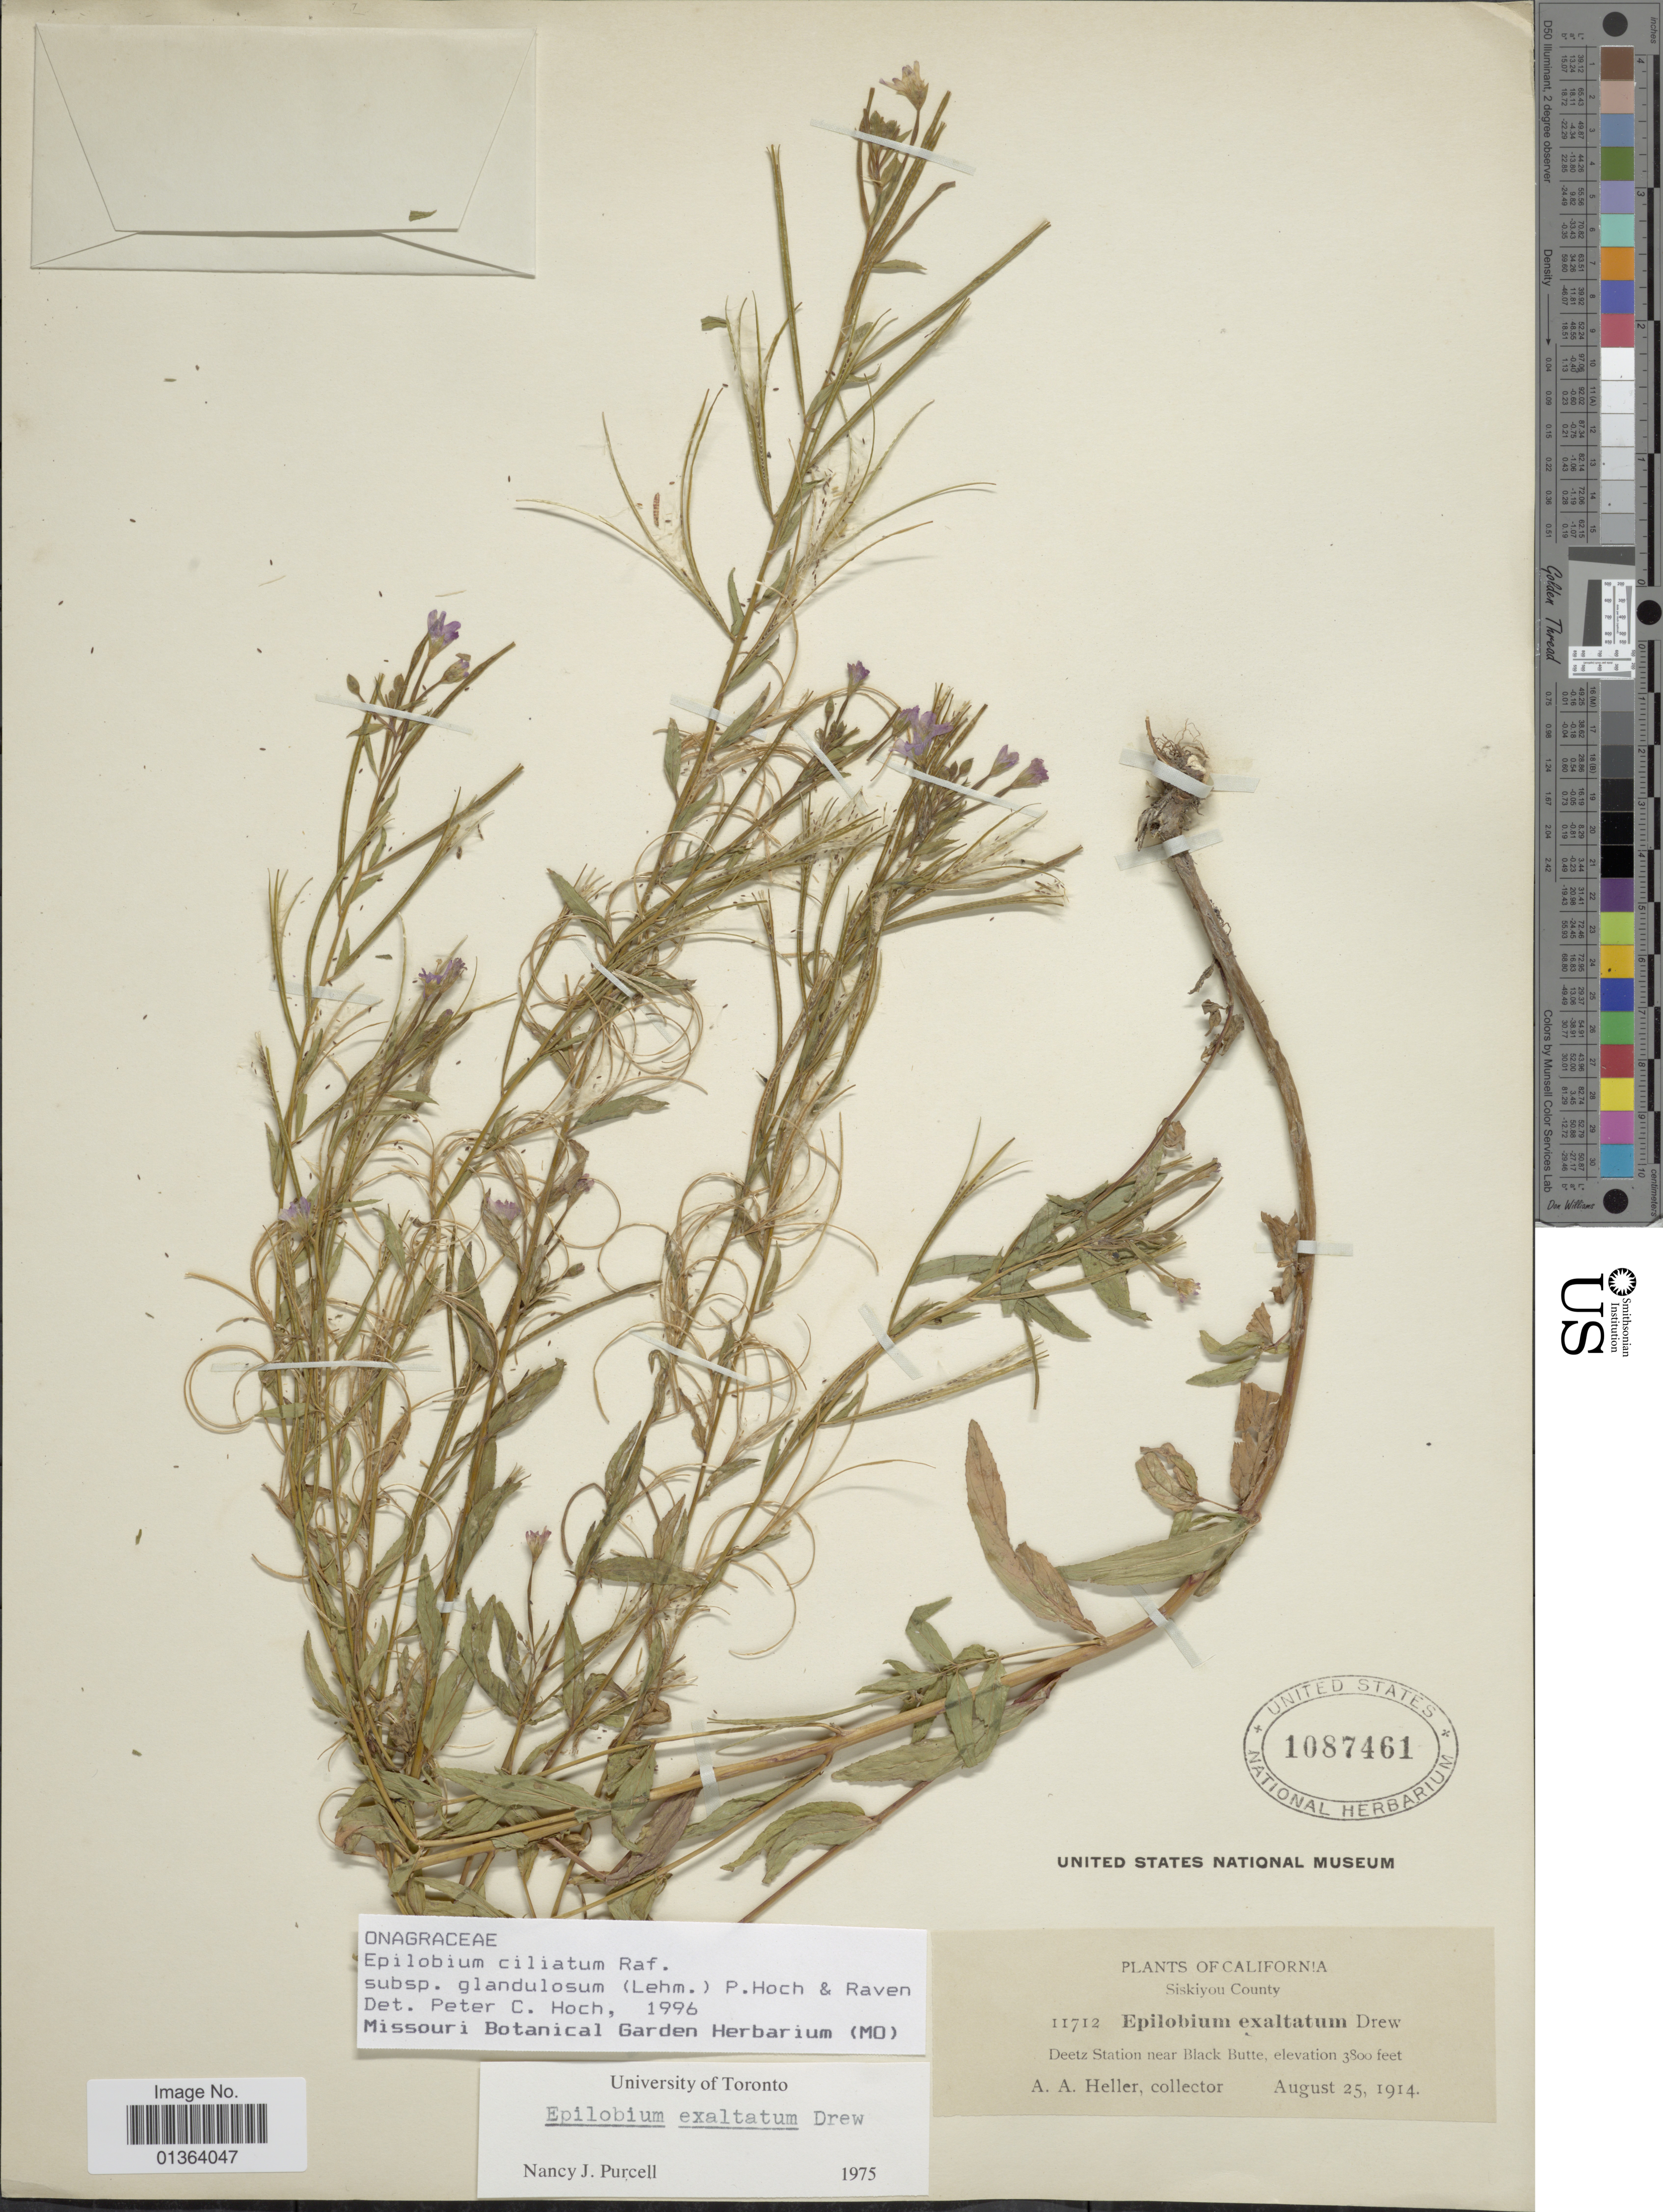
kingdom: Plantae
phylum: Tracheophyta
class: Magnoliopsida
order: Myrtales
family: Onagraceae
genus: Epilobium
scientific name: Epilobium ciliatum subsp. glandulosum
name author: (Lehm.) Hoch & P.H. Raven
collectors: A. A. Heller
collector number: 11712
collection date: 1914-08-25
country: United States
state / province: California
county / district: Siskiyou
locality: Siskiyou County. Deetz Station near Black Butte.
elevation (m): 1158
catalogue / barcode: US 1087461